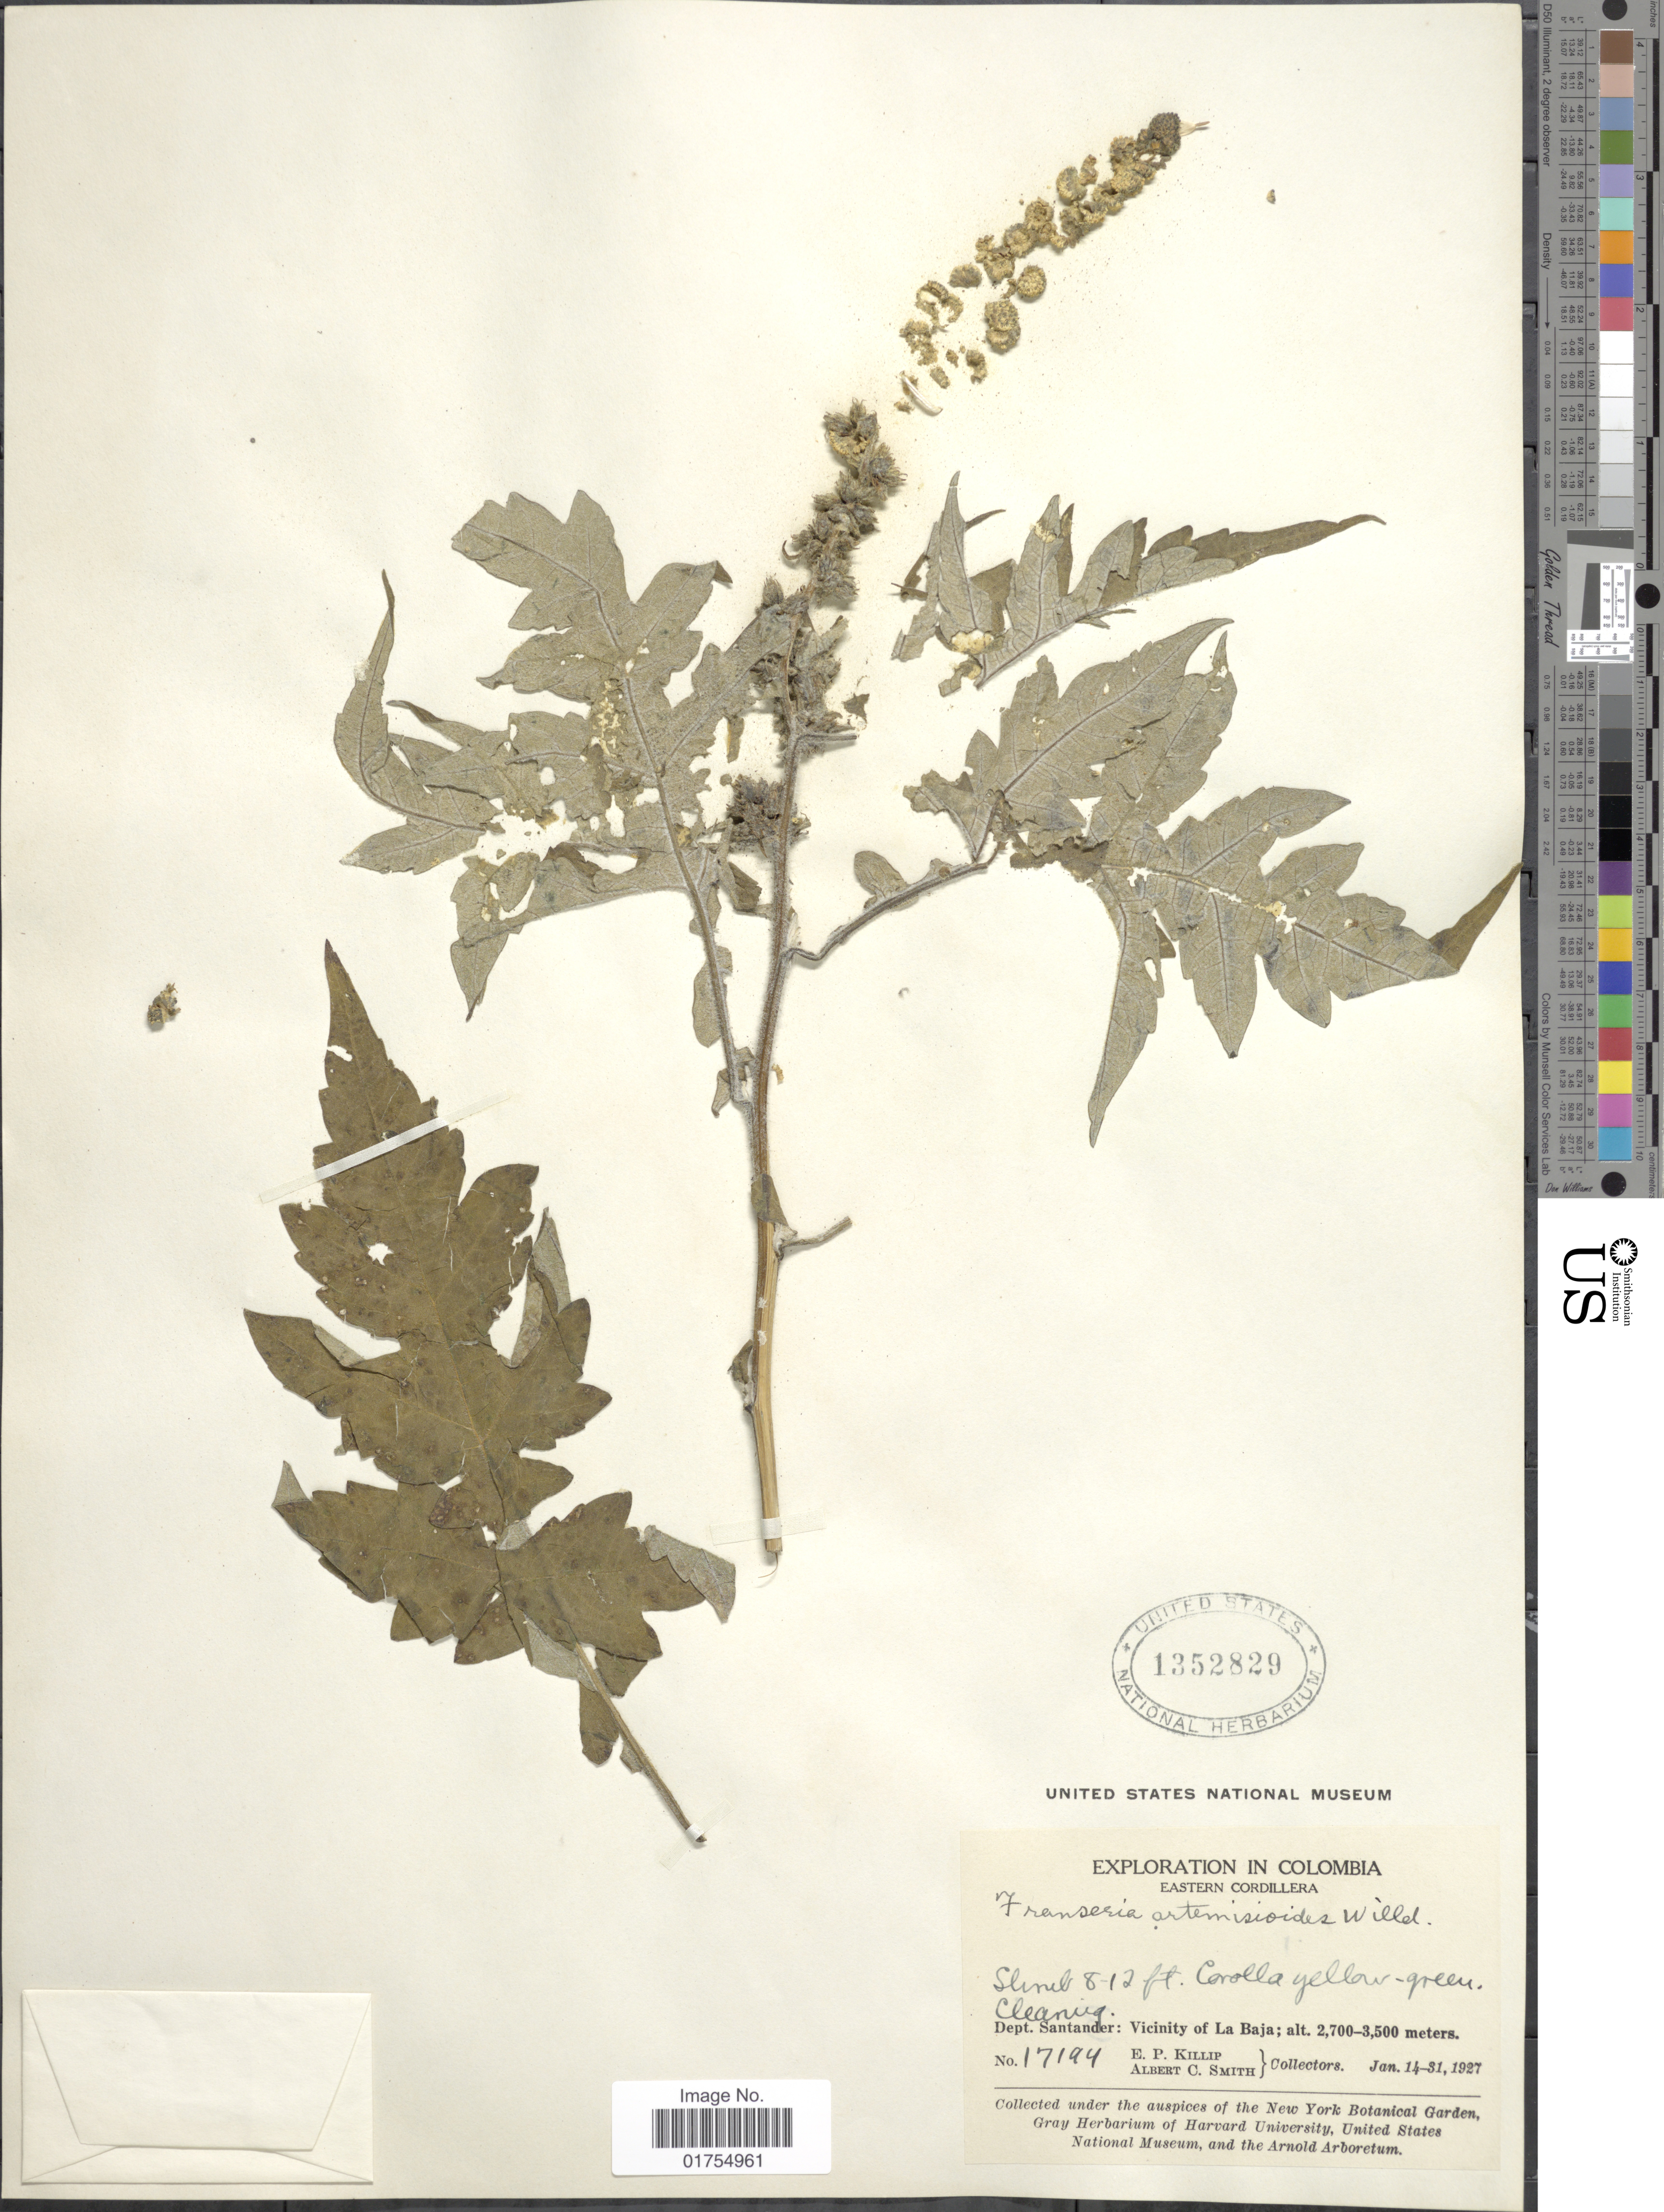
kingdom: Plantae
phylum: Tracheophyta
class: Magnoliopsida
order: Asterales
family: Asteraceae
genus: Franseria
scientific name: Franseria artemisioides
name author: Willd.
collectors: E. P. Killip & A. C. Smith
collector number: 17194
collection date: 1927-01-14/1927-01-31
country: Colombia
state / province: Santander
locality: Eastern Cordillera. Vicinity of La Baja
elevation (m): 2700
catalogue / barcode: US 1352829